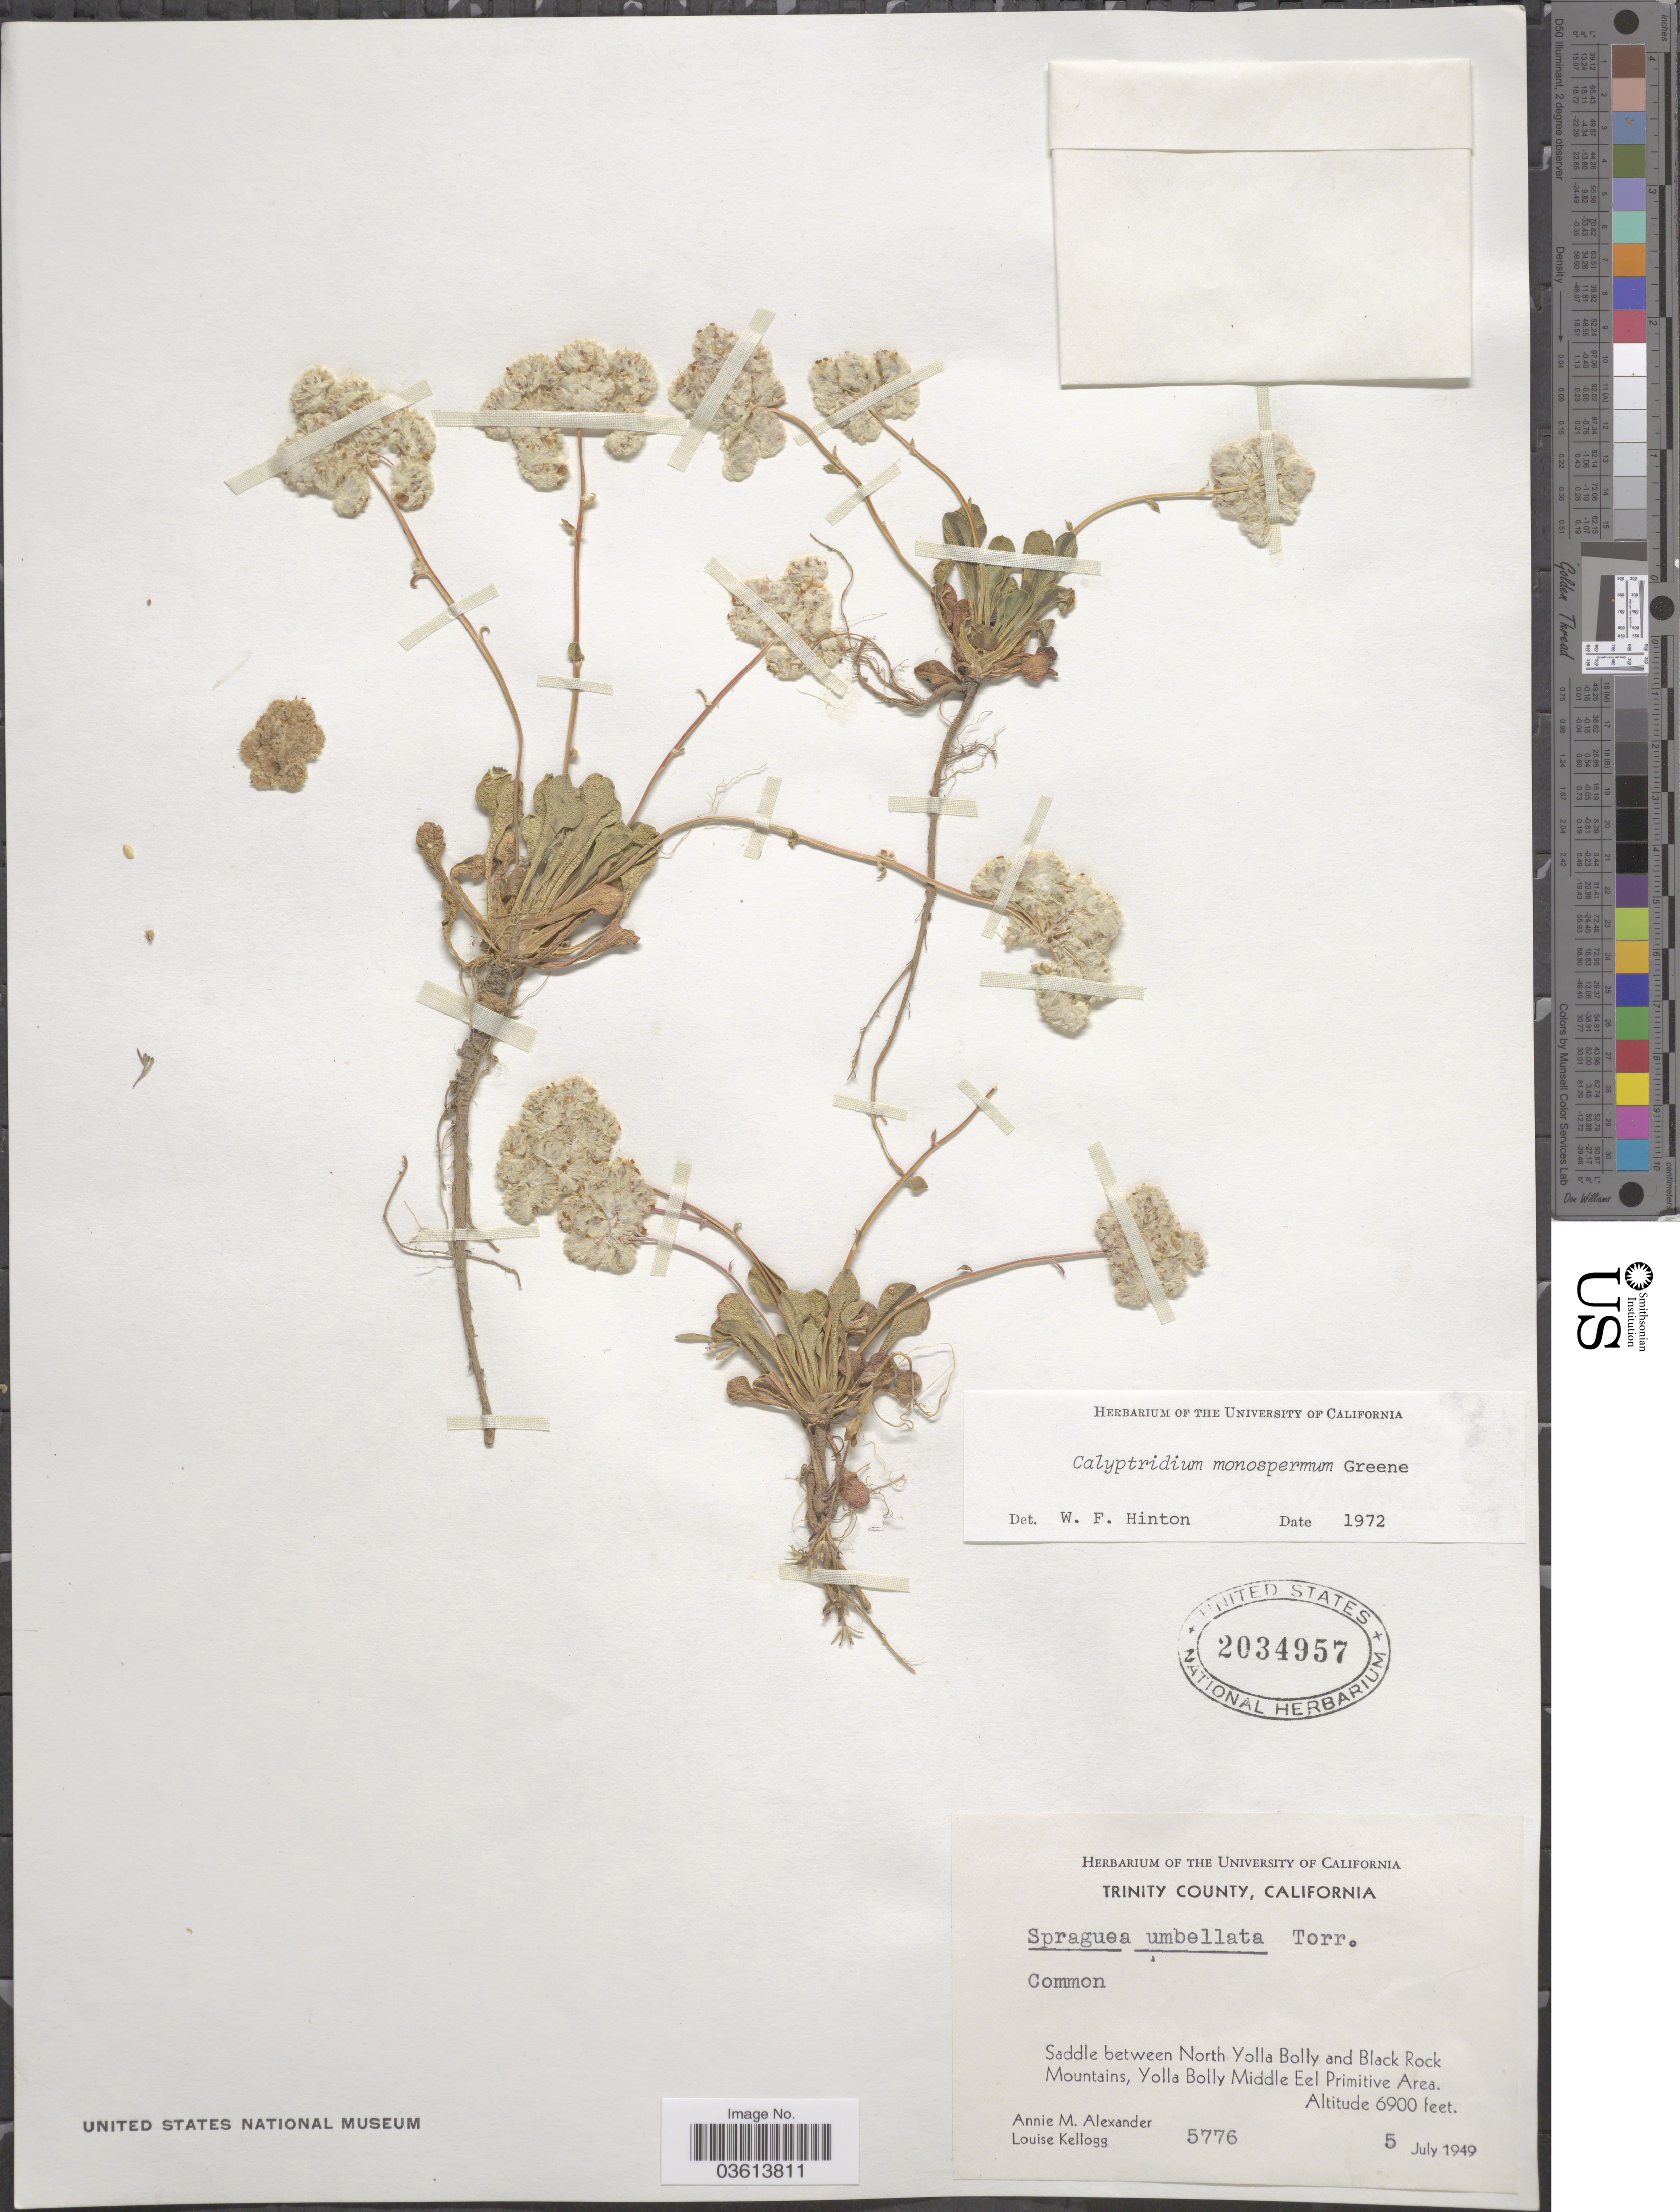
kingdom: Plantae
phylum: Tracheophyta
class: Magnoliopsida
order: Caryophyllales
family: Montiaceae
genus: Calyptridium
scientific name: Calyptridium monospermum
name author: Greene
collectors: A. M. Alexander & L. Kellogg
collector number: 5776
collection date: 1949-07-05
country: United States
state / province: California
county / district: Trinity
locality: Trinity County. Saddle between North Yolla Bolly and Black Rock Mountains, Yolla Bolly Middle Eel Primitive Area.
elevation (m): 2103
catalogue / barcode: US 2034957